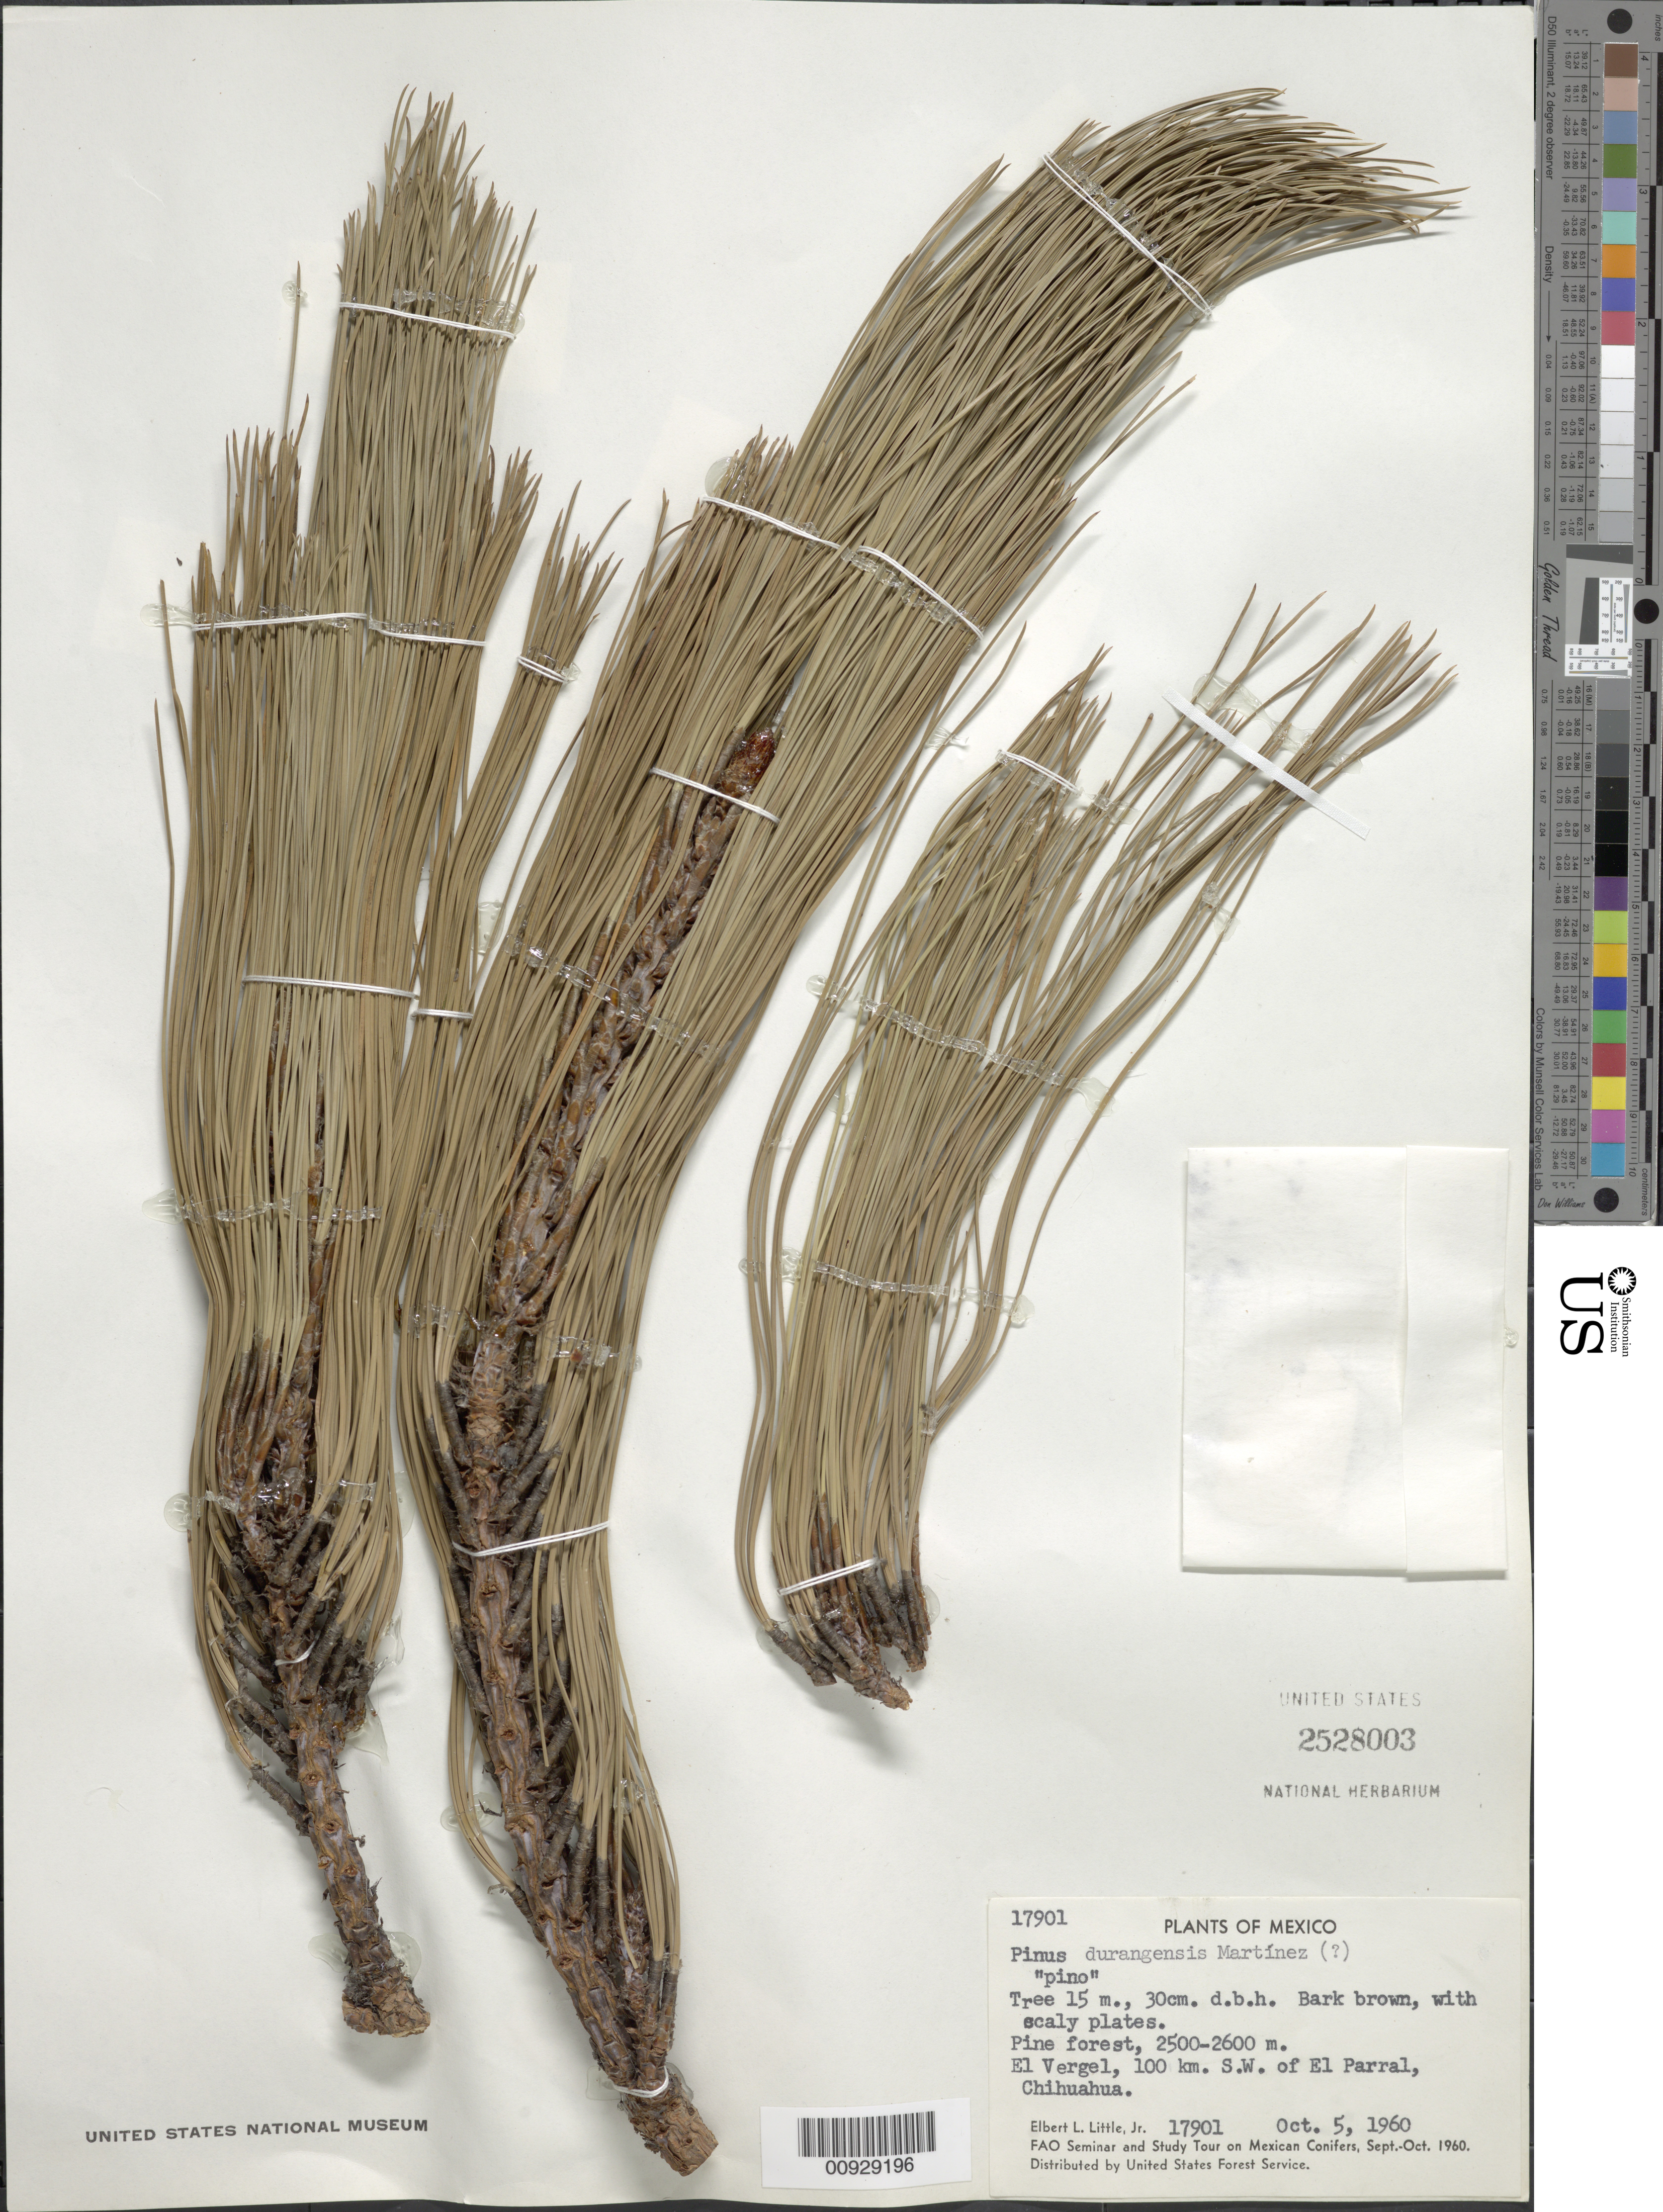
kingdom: Plantae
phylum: Tracheophyta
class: Pinopsida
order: Pinales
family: Pinaceae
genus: Pinus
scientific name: Pinus durangensis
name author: Martínez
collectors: E. L. Little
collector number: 17901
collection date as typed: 05 Oct 1960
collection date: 1960-10-05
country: Mexico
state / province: Chihuahua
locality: El Vergel, 100 km. SW of El Parral.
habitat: Pine forest.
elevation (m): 2600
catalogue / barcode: US 2528003